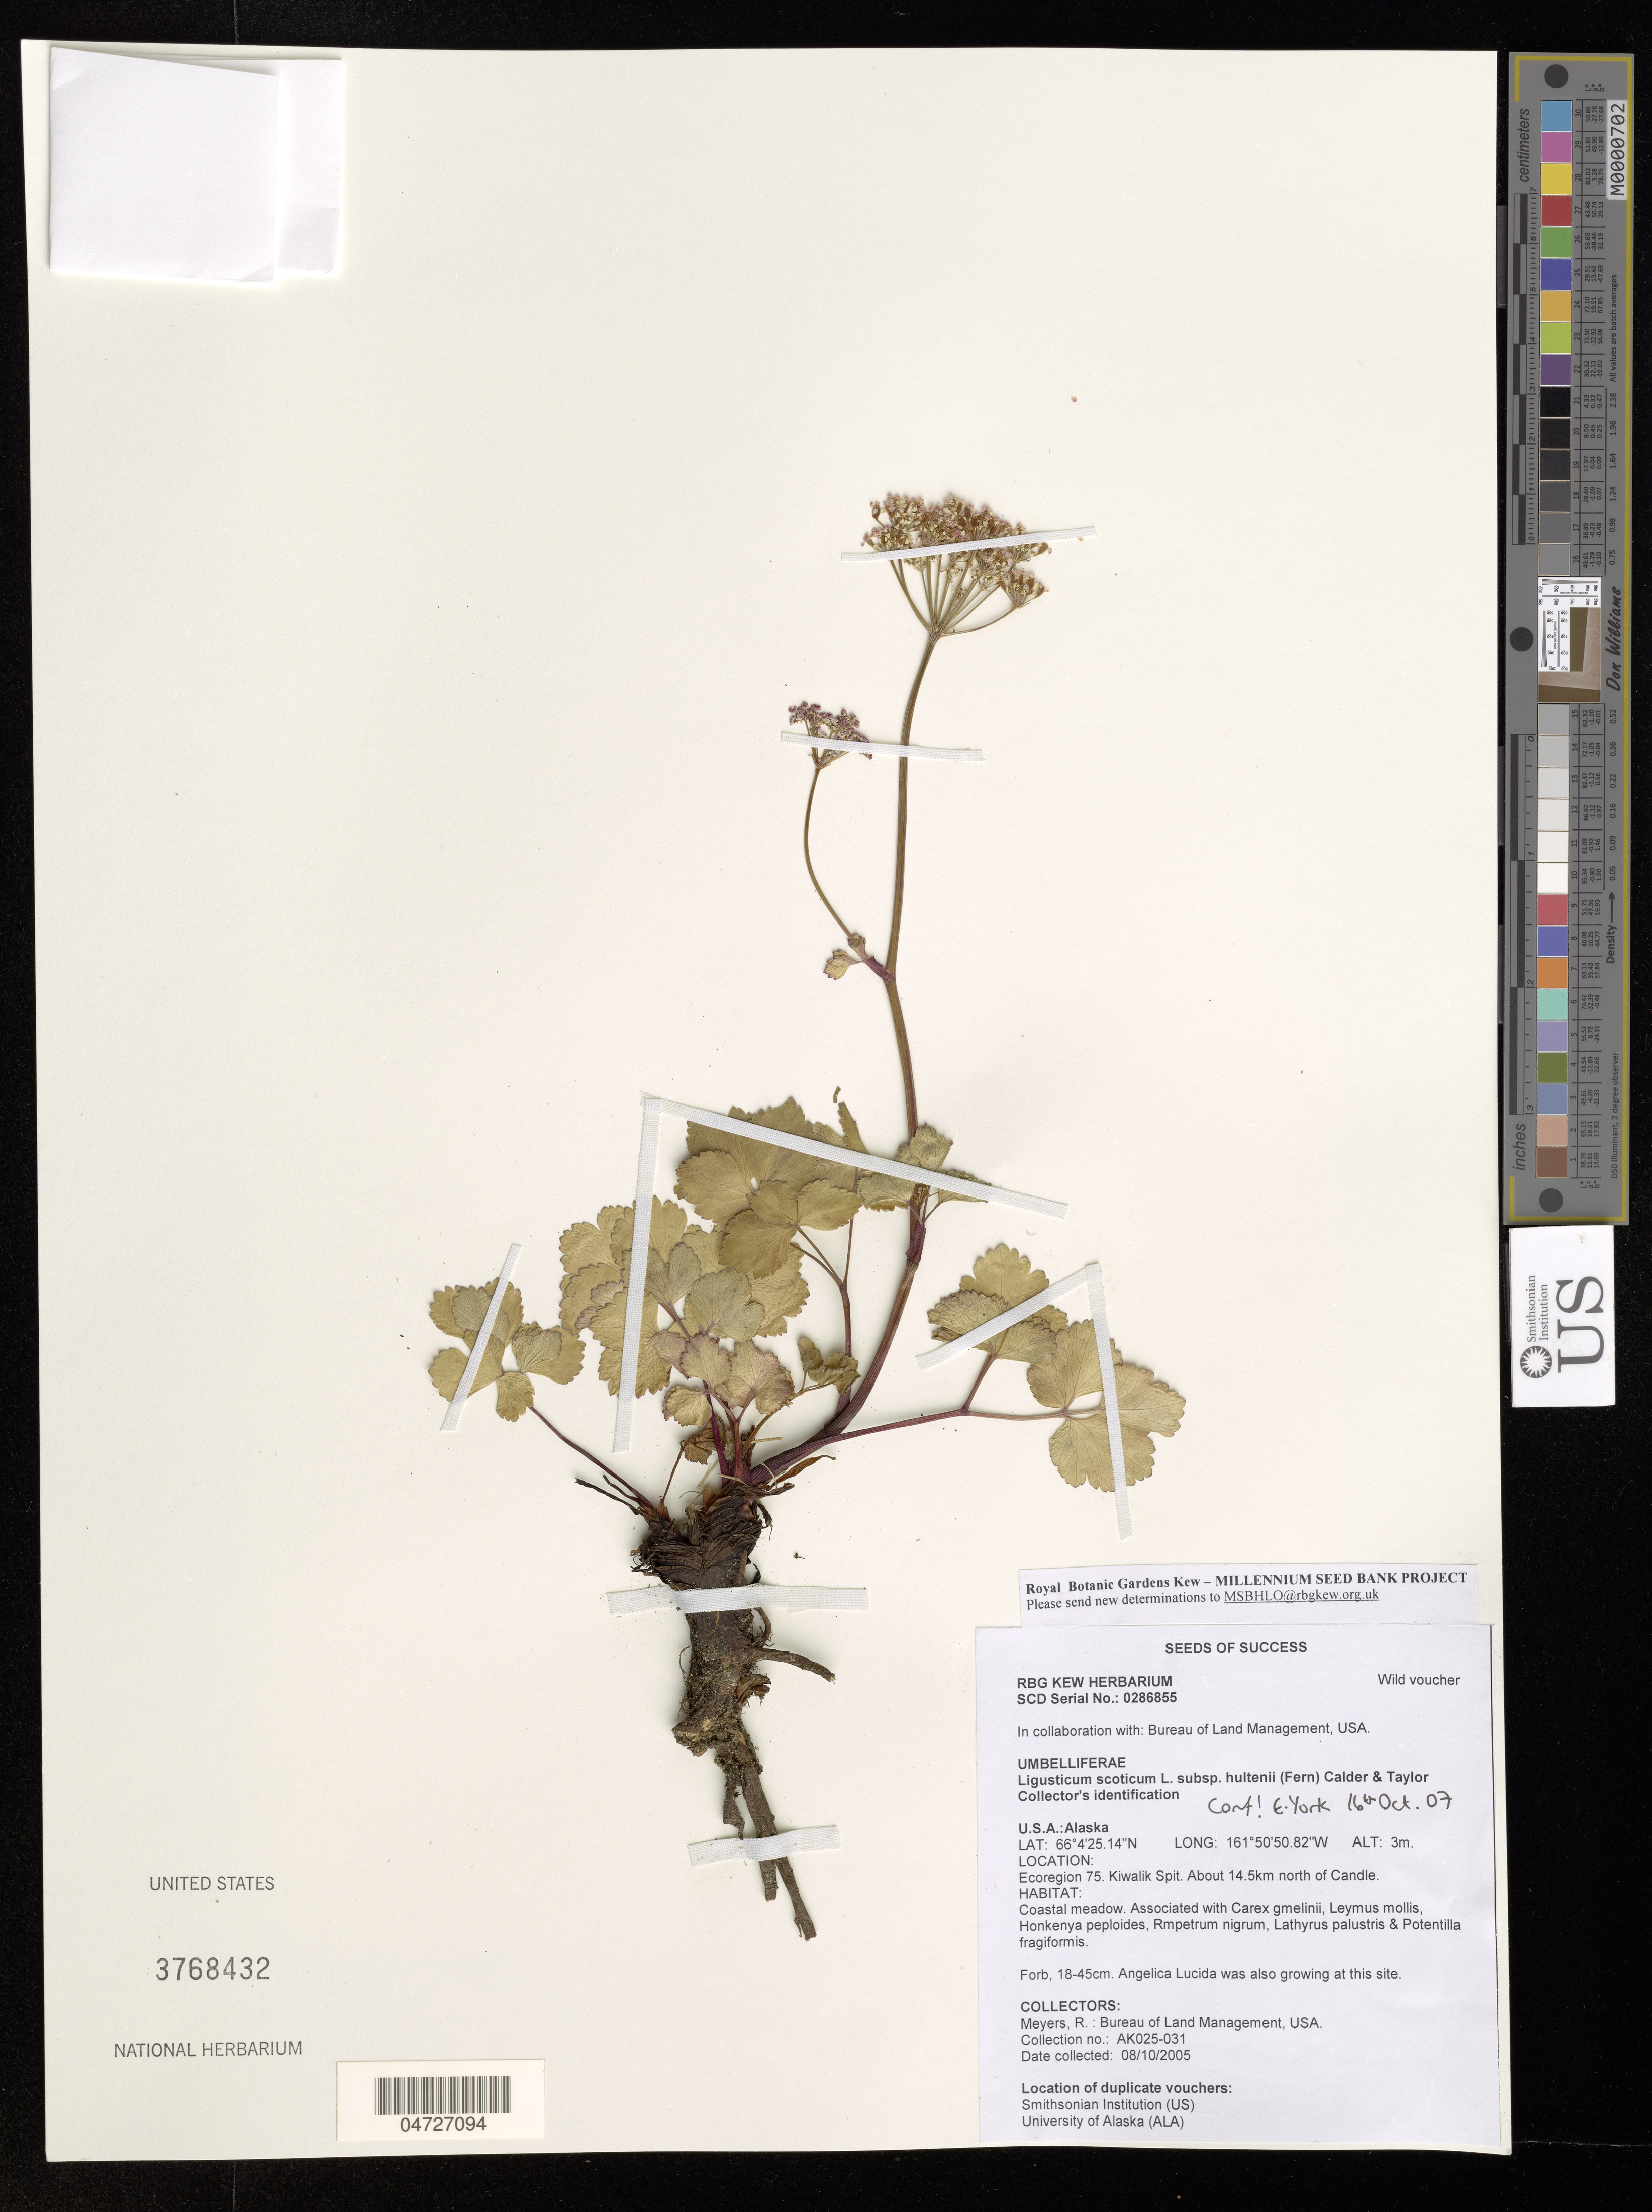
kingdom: Plantae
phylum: Tracheophyta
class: Magnoliopsida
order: Apiales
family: Apiaceae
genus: Ligusticum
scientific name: Ligusticum scoticum subsp. hultenii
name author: (Fernald) Calder & Roy L. Taylor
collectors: R. Meyer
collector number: AK025-031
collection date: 2005-10-08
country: United States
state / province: Alaska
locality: Ecoregion 75. Kiwalik Spit. About 14.5km north of Candle.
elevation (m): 3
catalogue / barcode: US 3768432